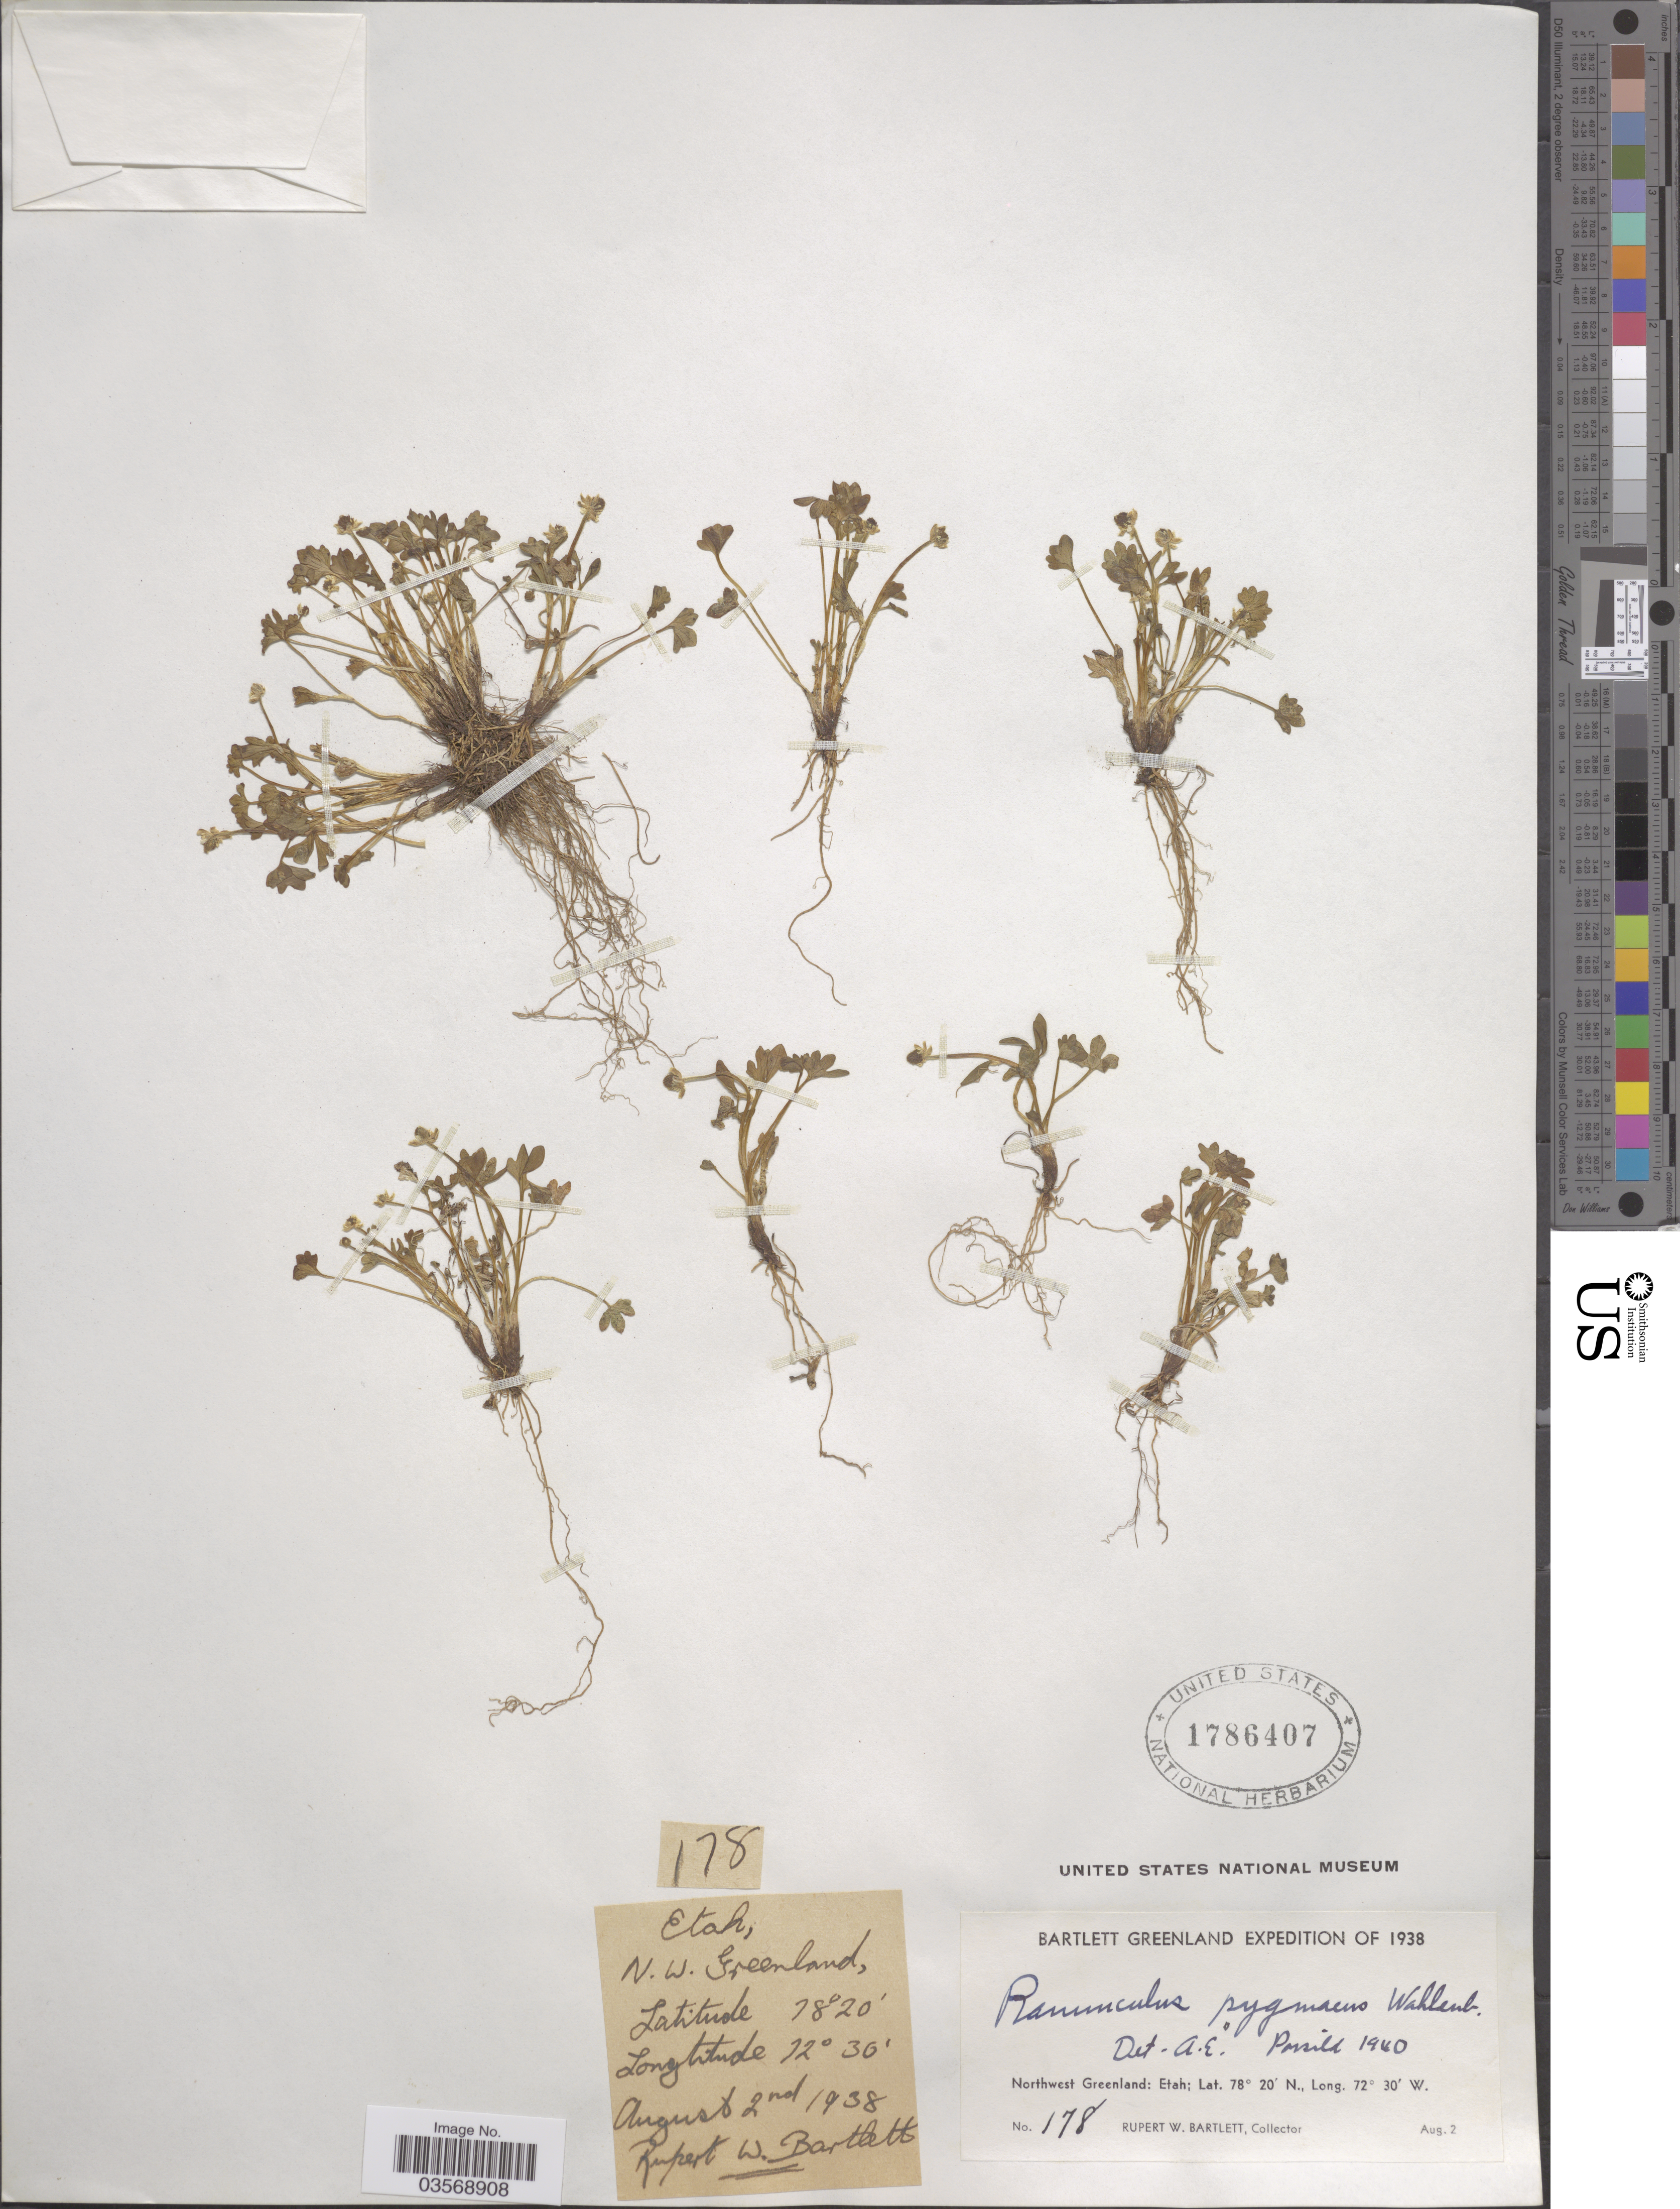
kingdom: Plantae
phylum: Tracheophyta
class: Magnoliopsida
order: Ranunculales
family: Ranunculaceae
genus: Ranunculus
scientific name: Ranunculus pygmaeus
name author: Wahlenb.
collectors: R. W. Bartlett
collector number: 178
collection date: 1938-08-02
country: Greenland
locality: Northwest Greenland: Etah.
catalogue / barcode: US 1786407